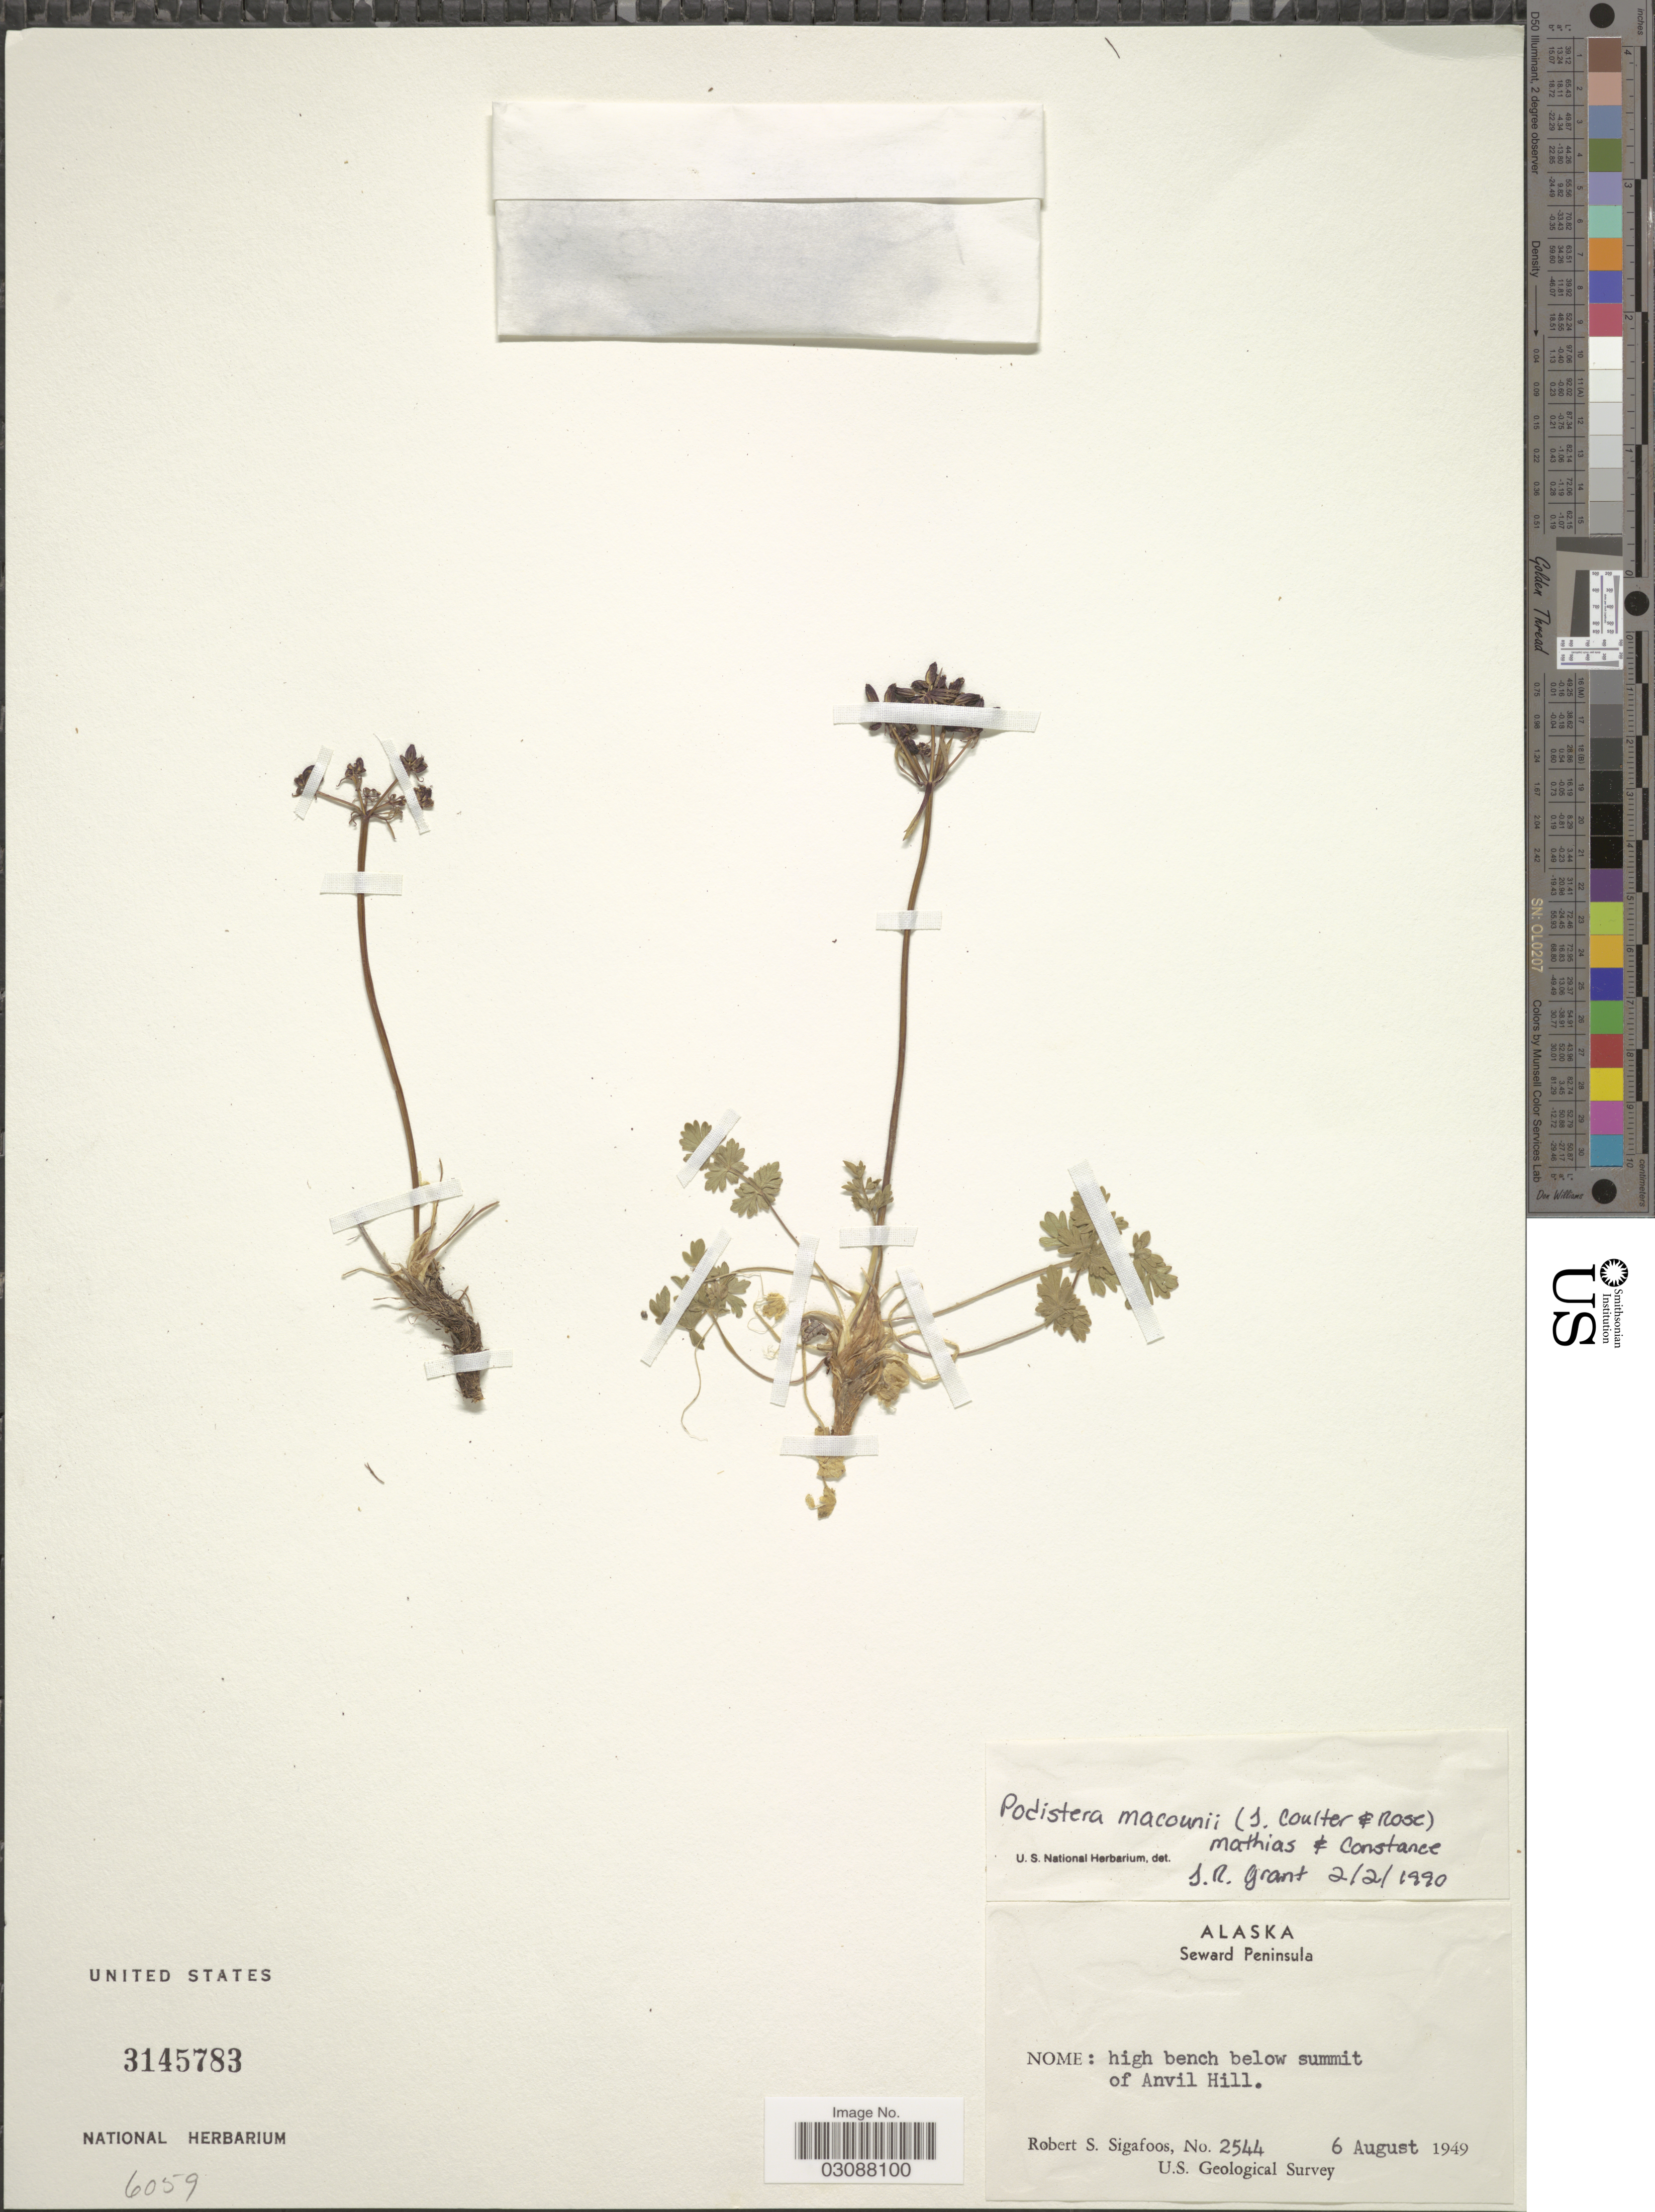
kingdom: Plantae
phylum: Tracheophyta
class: Magnoliopsida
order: Apiales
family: Apiaceae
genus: Podistera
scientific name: Podistera macounii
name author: (J.M. Coult. & Rose) Mathias & Constance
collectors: R. Sigafoos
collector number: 2544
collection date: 1949-08-06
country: United States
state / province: Alaska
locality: Seward Peninsula. Nome: high bench below summit of Anvil Hill.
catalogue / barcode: US 3145783